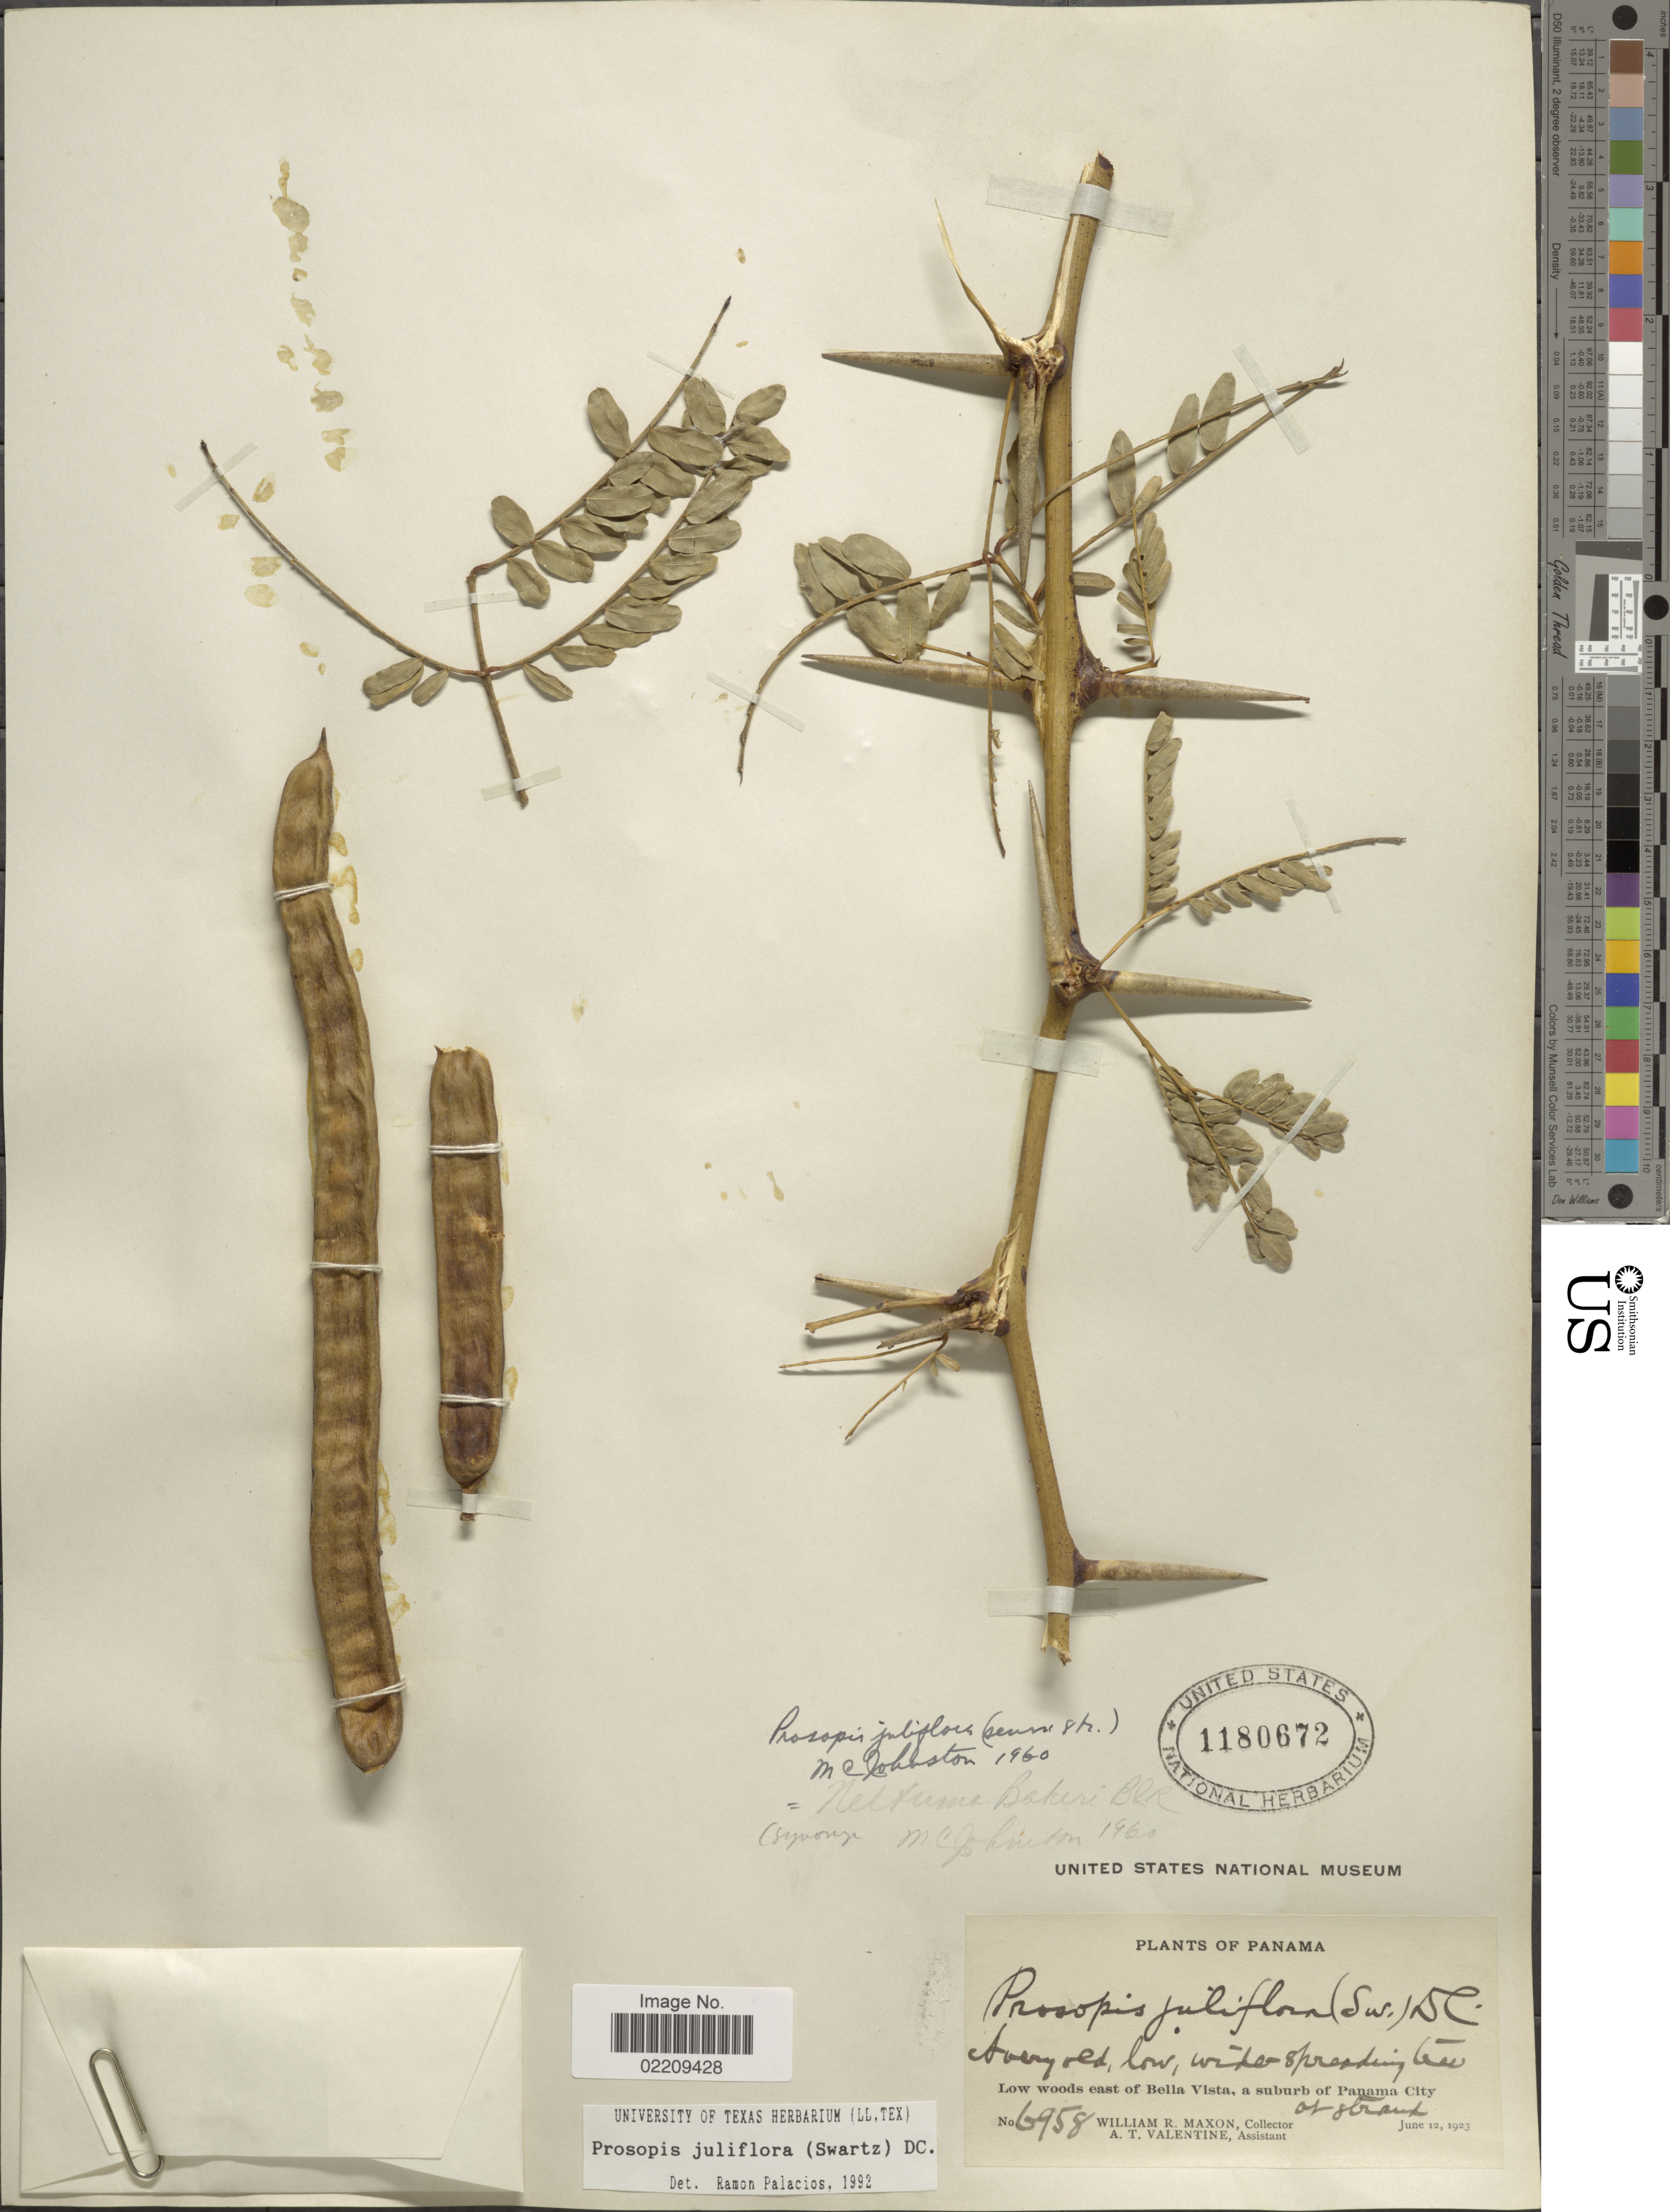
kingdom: Plantae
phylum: Tracheophyta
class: Magnoliopsida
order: Fabales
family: Fabaceae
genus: Neltuma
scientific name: Neltuma juliflora var. juliflora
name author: (Sw.) Raf.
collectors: W. R. Maxon & A. Valentine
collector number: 6958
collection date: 1923-06-12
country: Panama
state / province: Panamá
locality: Low woods east of Bella Vista, a suburb of Panama City.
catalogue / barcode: US 1180672